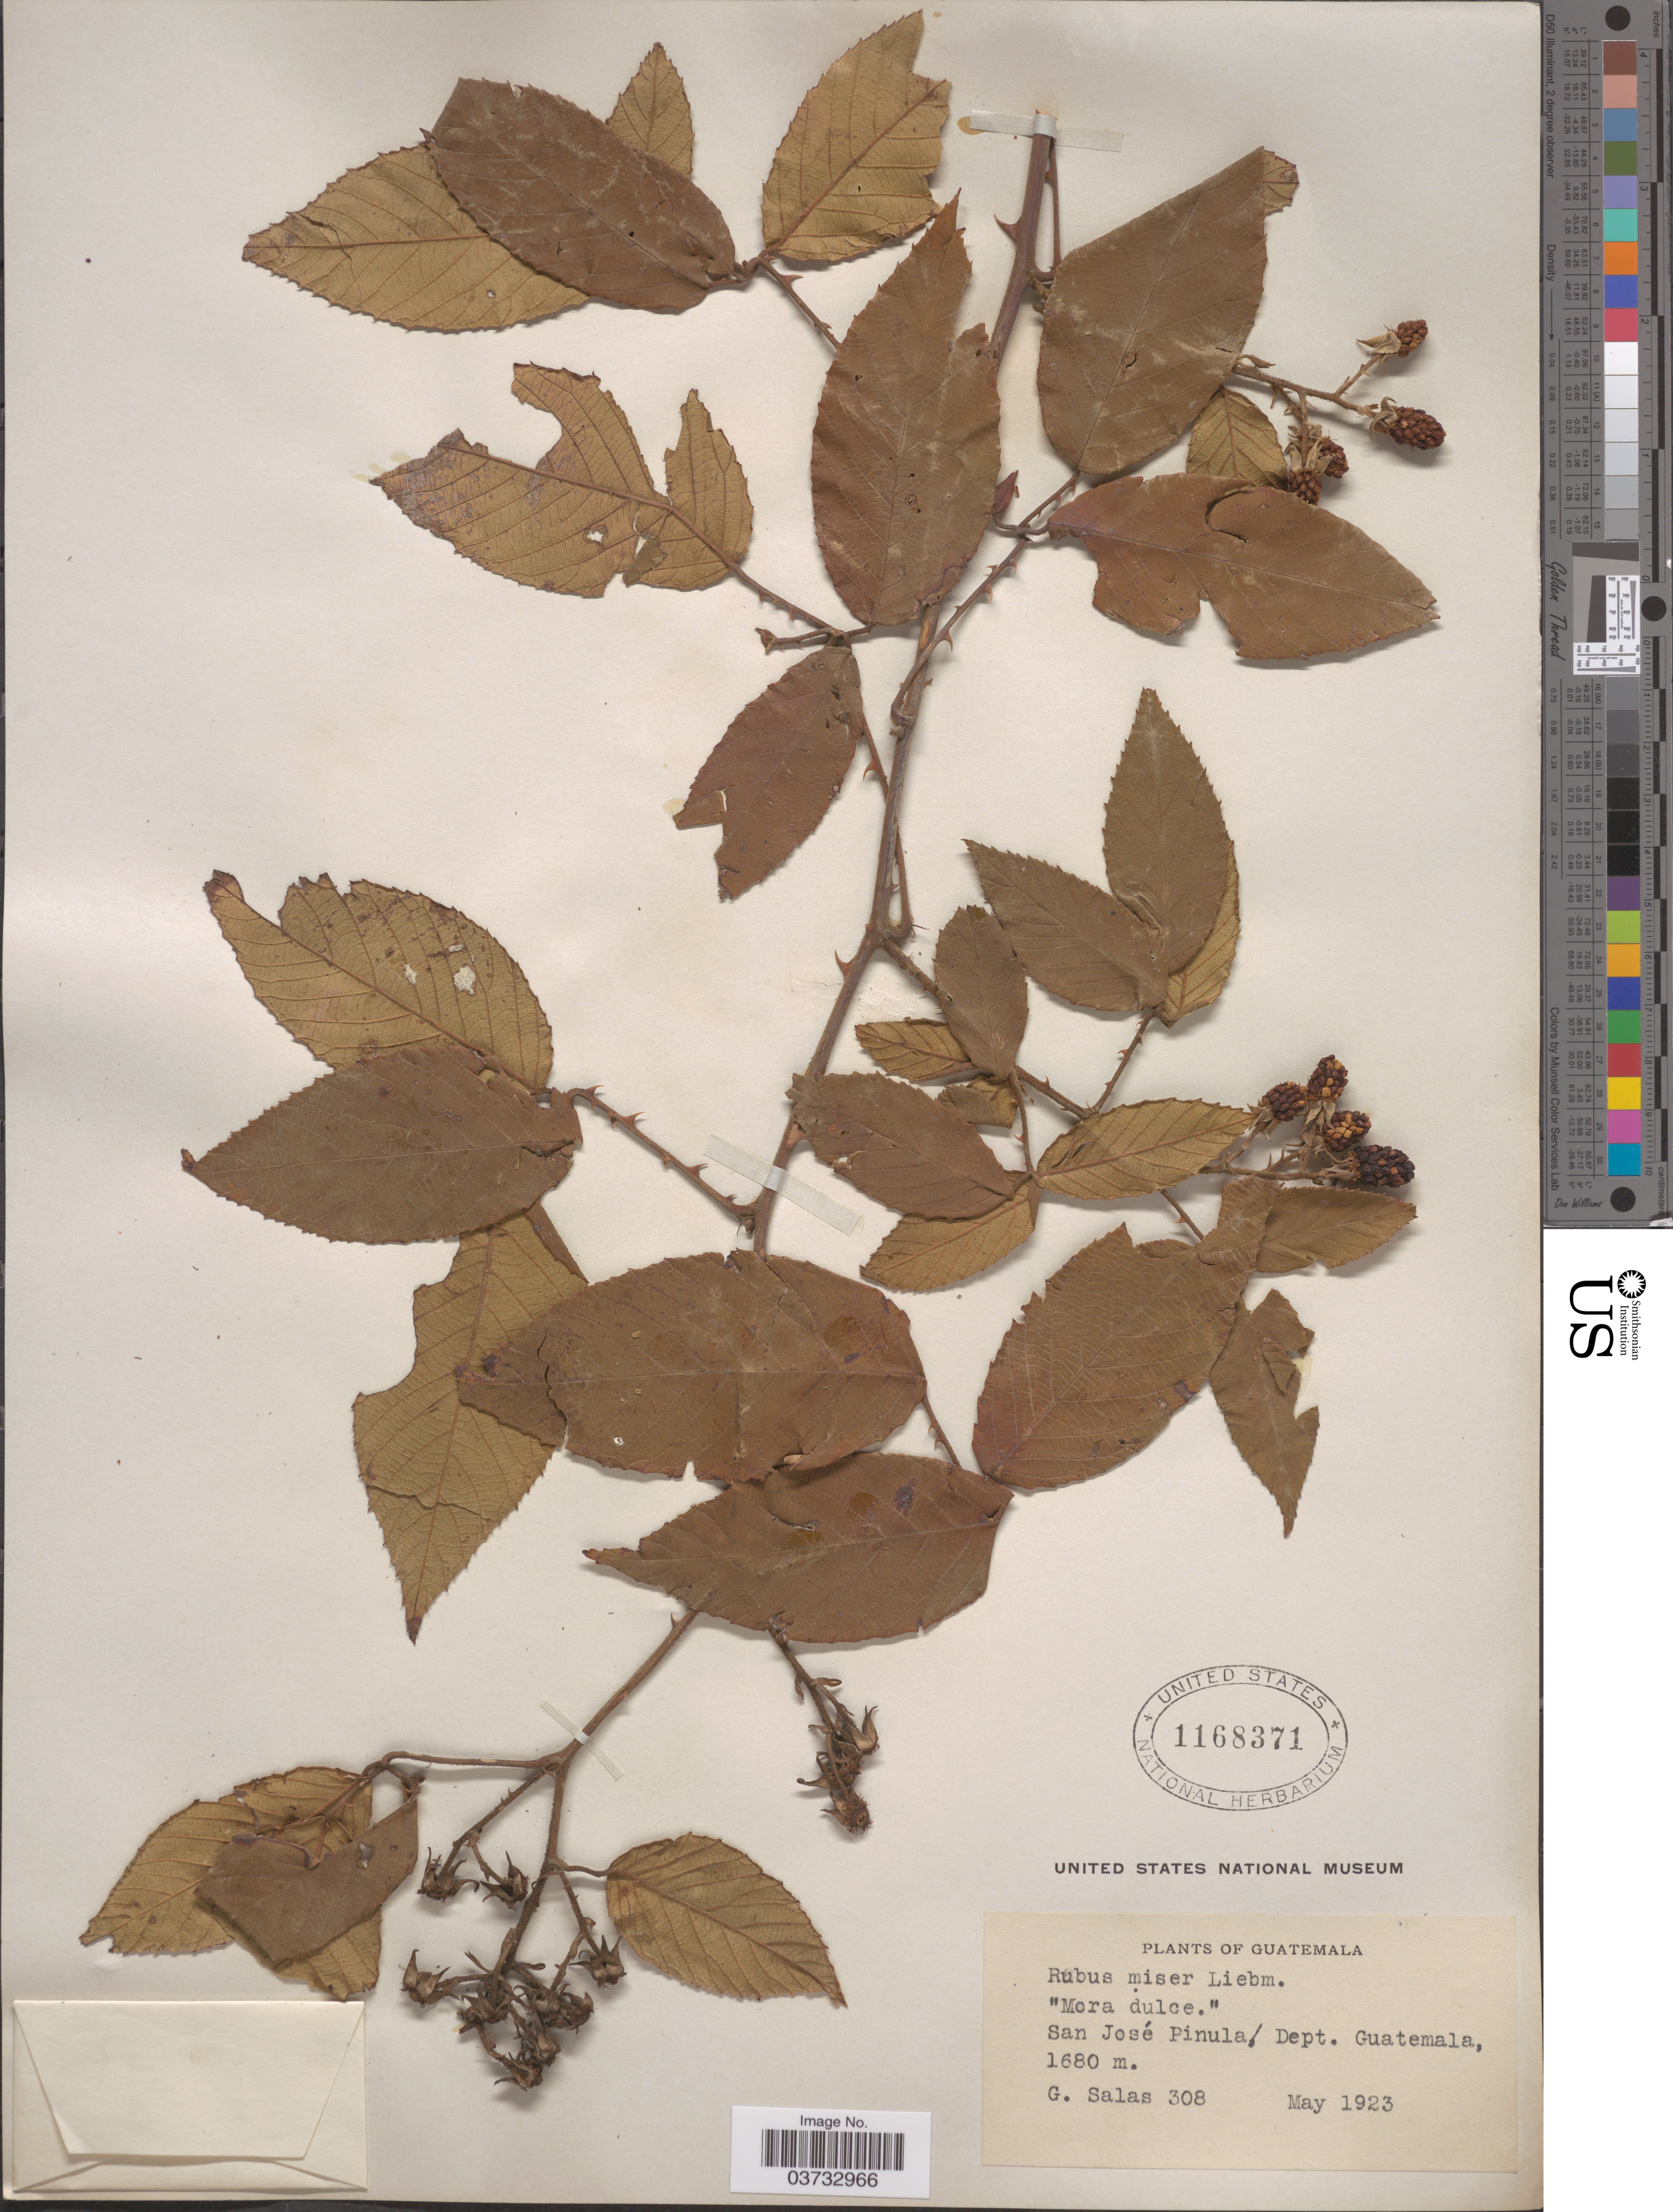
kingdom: Plantae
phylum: Tracheophyta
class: Magnoliopsida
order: Rosales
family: Rosaceae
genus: Rubus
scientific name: Rubus miser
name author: Liebm.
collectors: G. Salas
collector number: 308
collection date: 1923-05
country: Guatemala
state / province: Guatemala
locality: San José Pinula/Dept. Guatemala.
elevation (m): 1680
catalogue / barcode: US 1168371